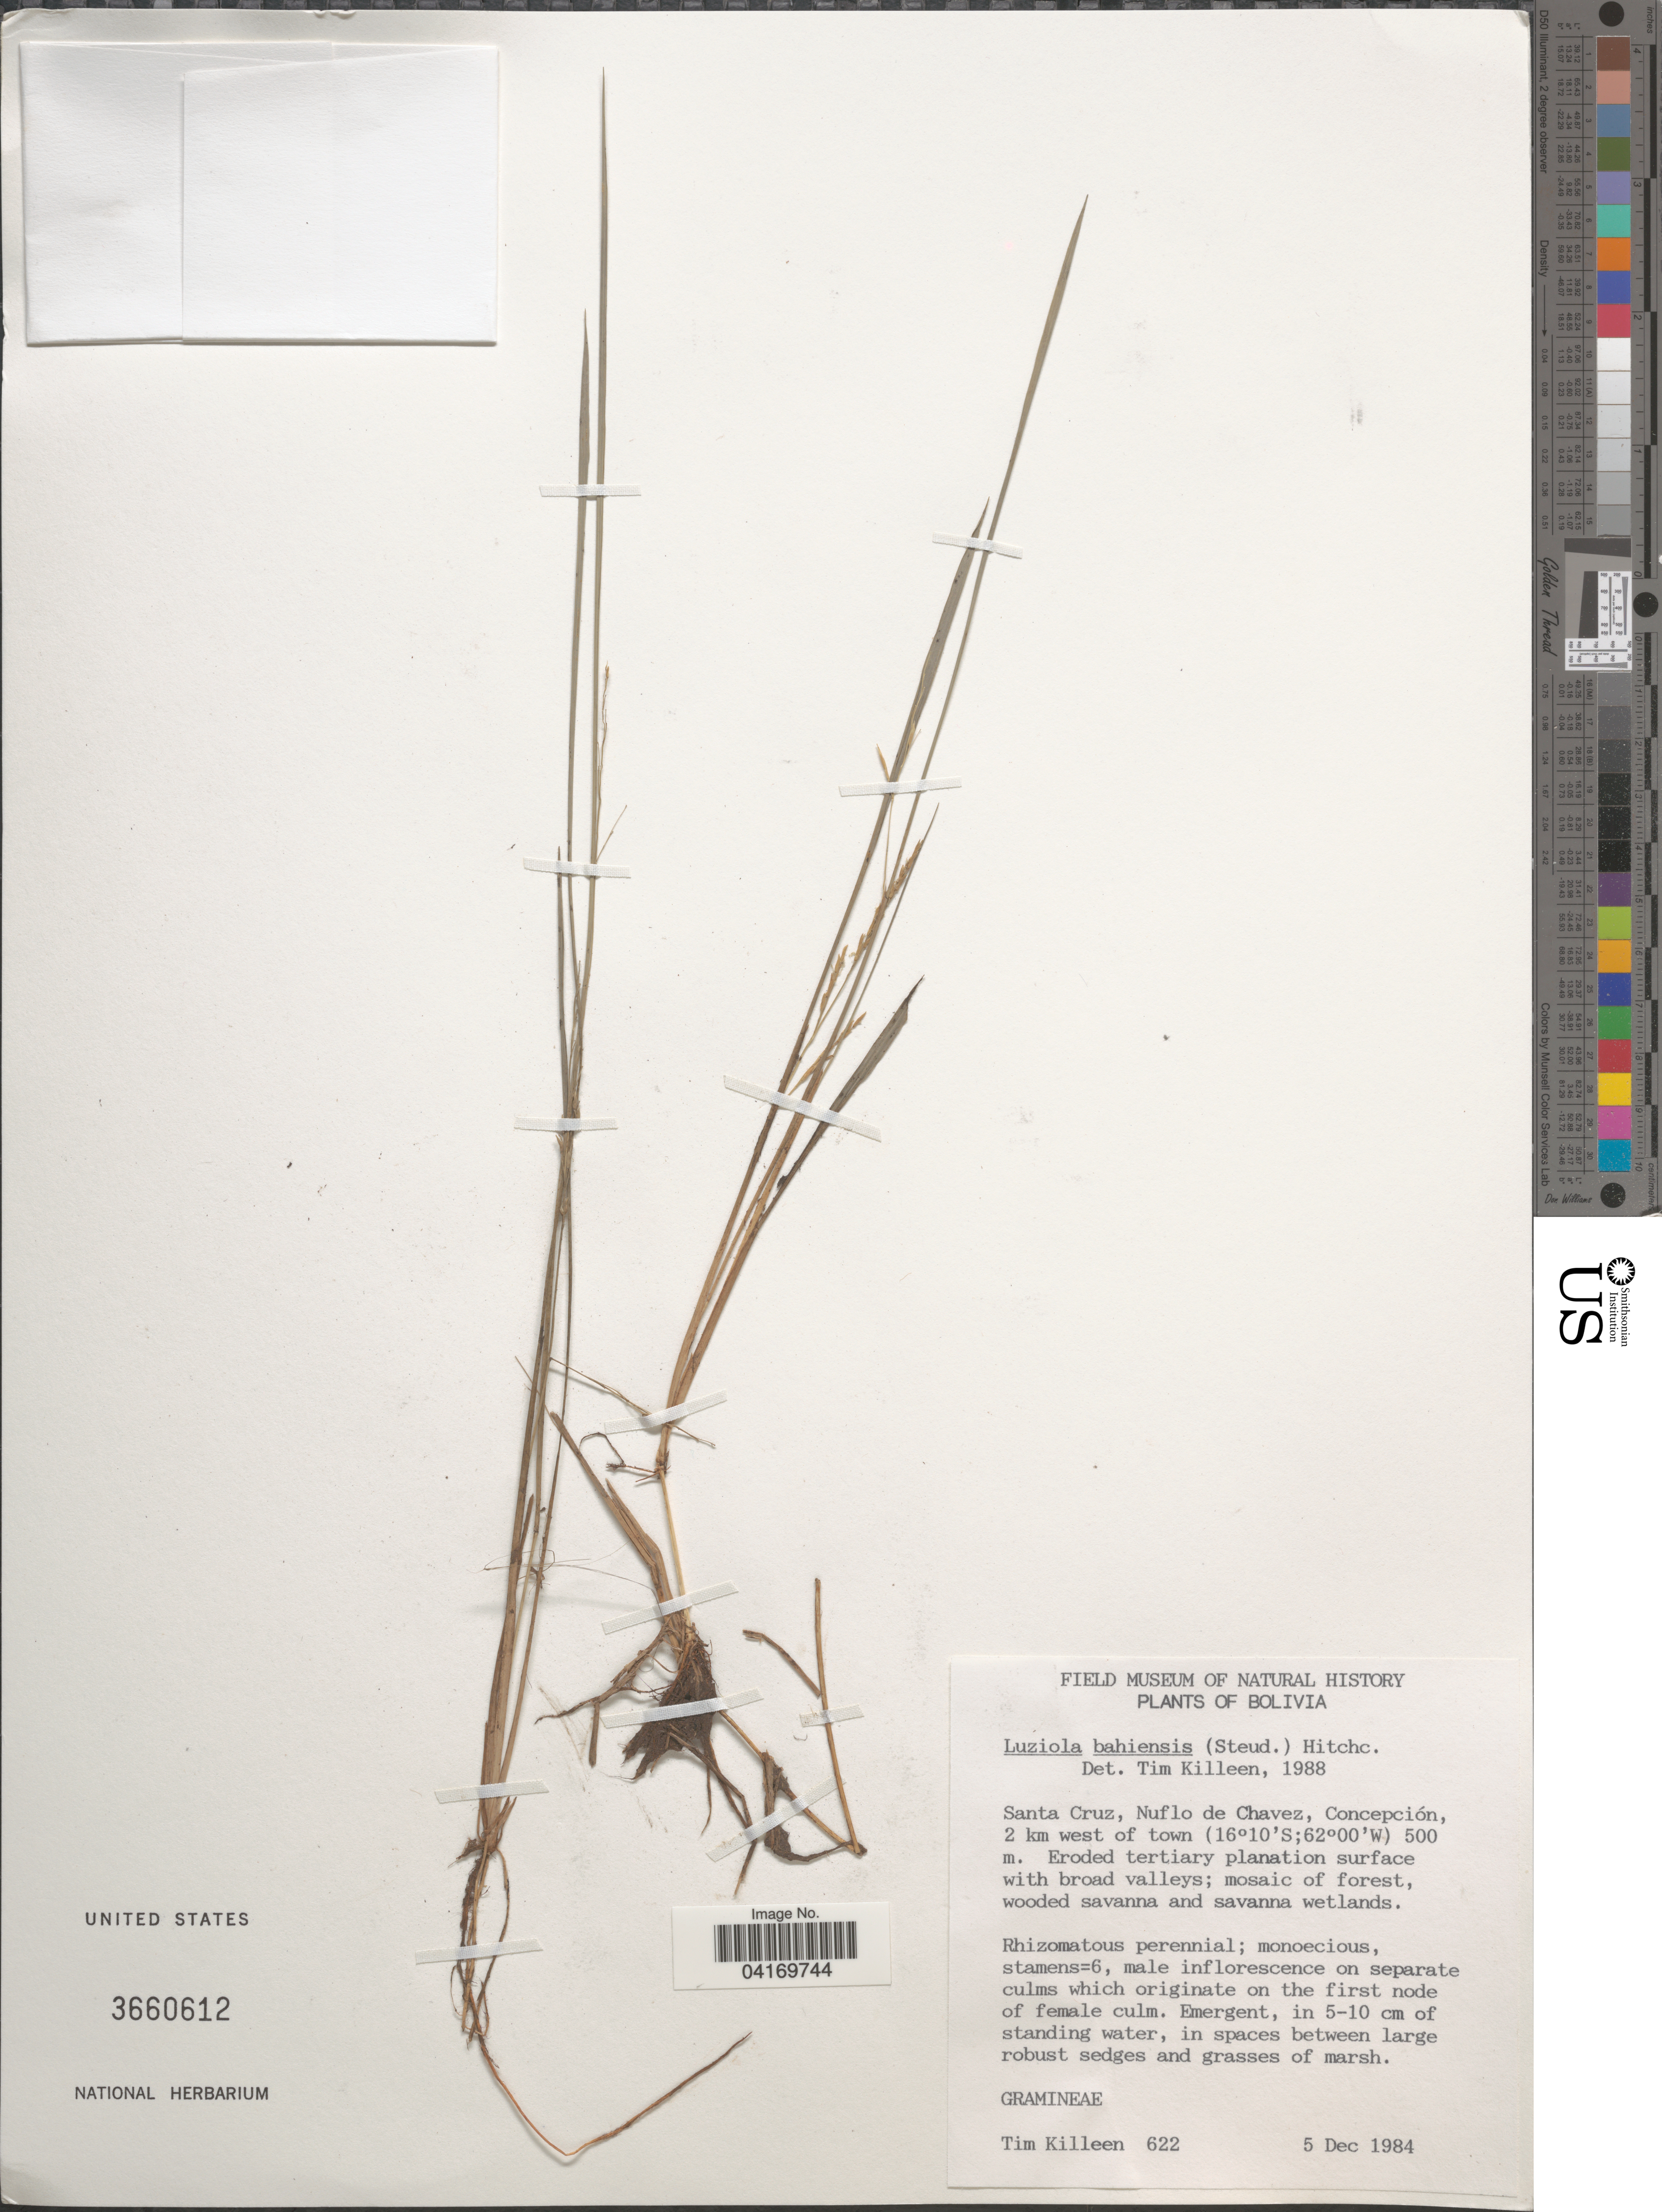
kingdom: Plantae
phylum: Tracheophyta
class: Liliopsida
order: Poales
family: Poaceae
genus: Luziola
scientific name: Luziola bahiensis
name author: (Steud.) Hitchc.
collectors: T. J. Killeen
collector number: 622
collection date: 1984-12-05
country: Bolivia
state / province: Santa Cruz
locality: Nuflo de Chavez, Concepción, 2 km west of town.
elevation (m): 500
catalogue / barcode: US 3660612